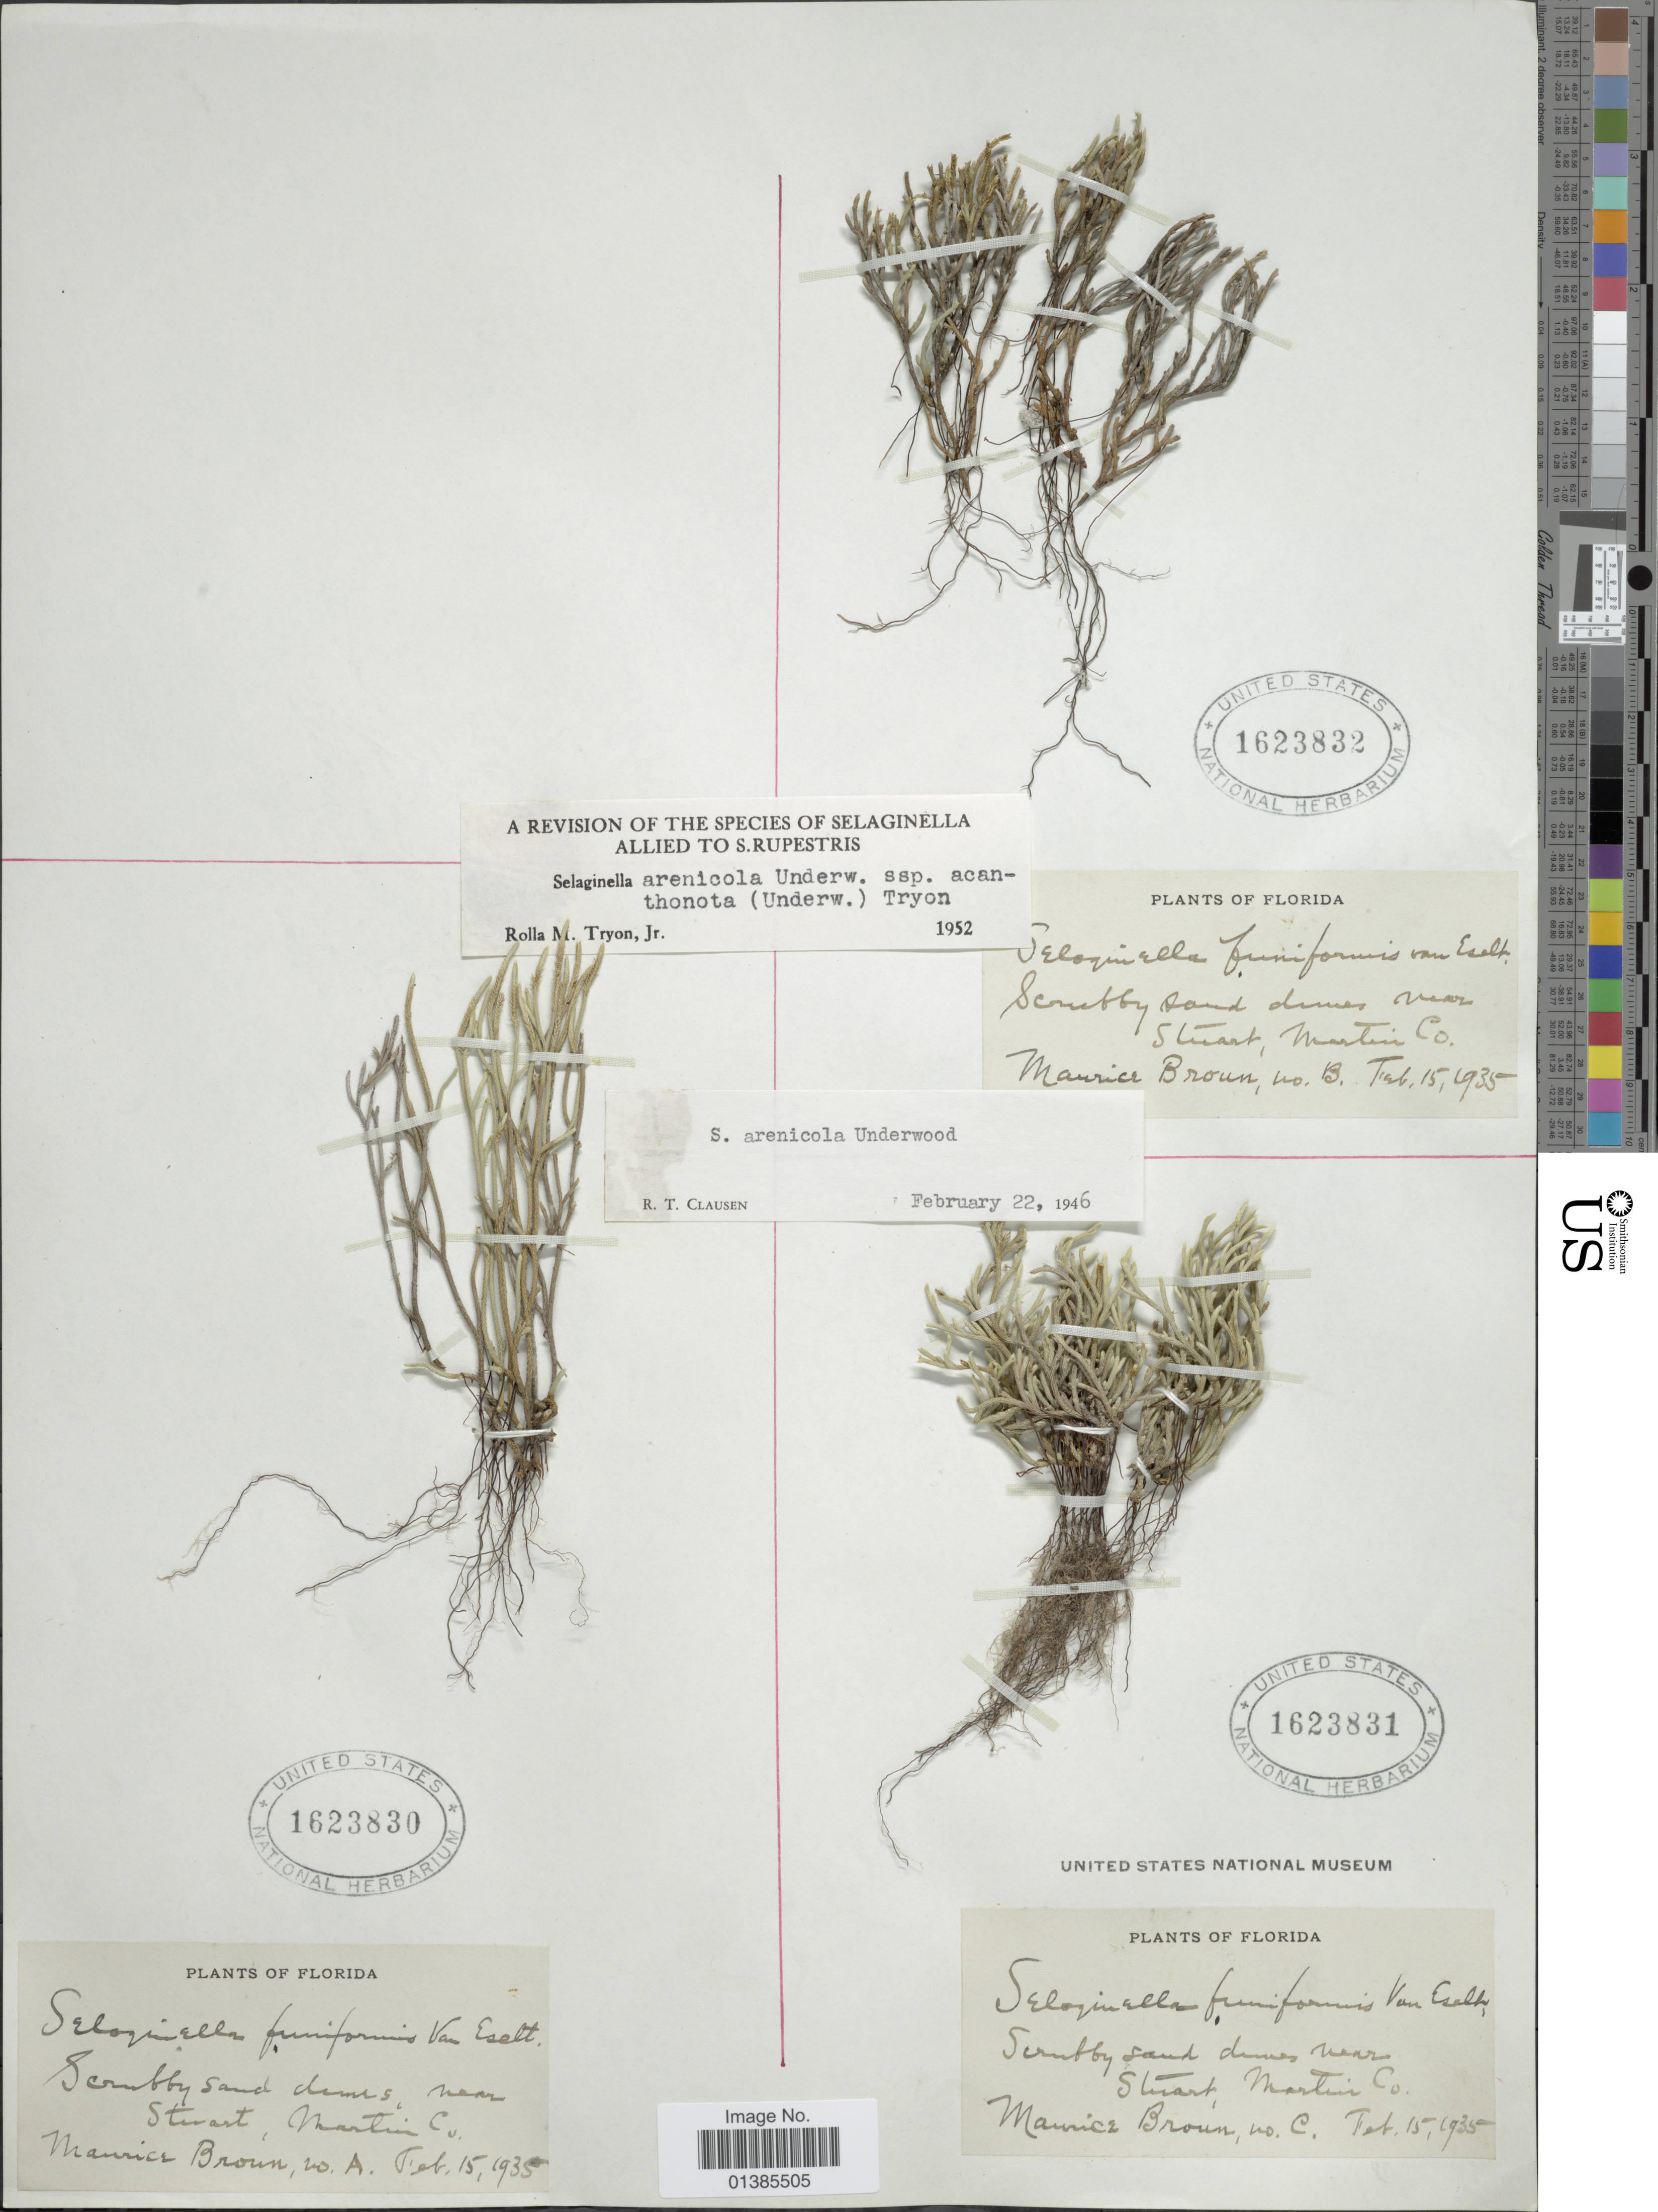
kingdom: Plantae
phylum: Tracheophyta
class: Lycopodiopsida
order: Selaginellales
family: Selaginellaceae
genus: Selaginella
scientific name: Selaginella arenicola subsp. acanthonota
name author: (Underw.) R.M. Tryon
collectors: M. Broun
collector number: C.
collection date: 1935-02-15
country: United States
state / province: Florida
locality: Scrubby sand dunes near Stuart, Martin Co.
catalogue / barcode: US 1623831-2